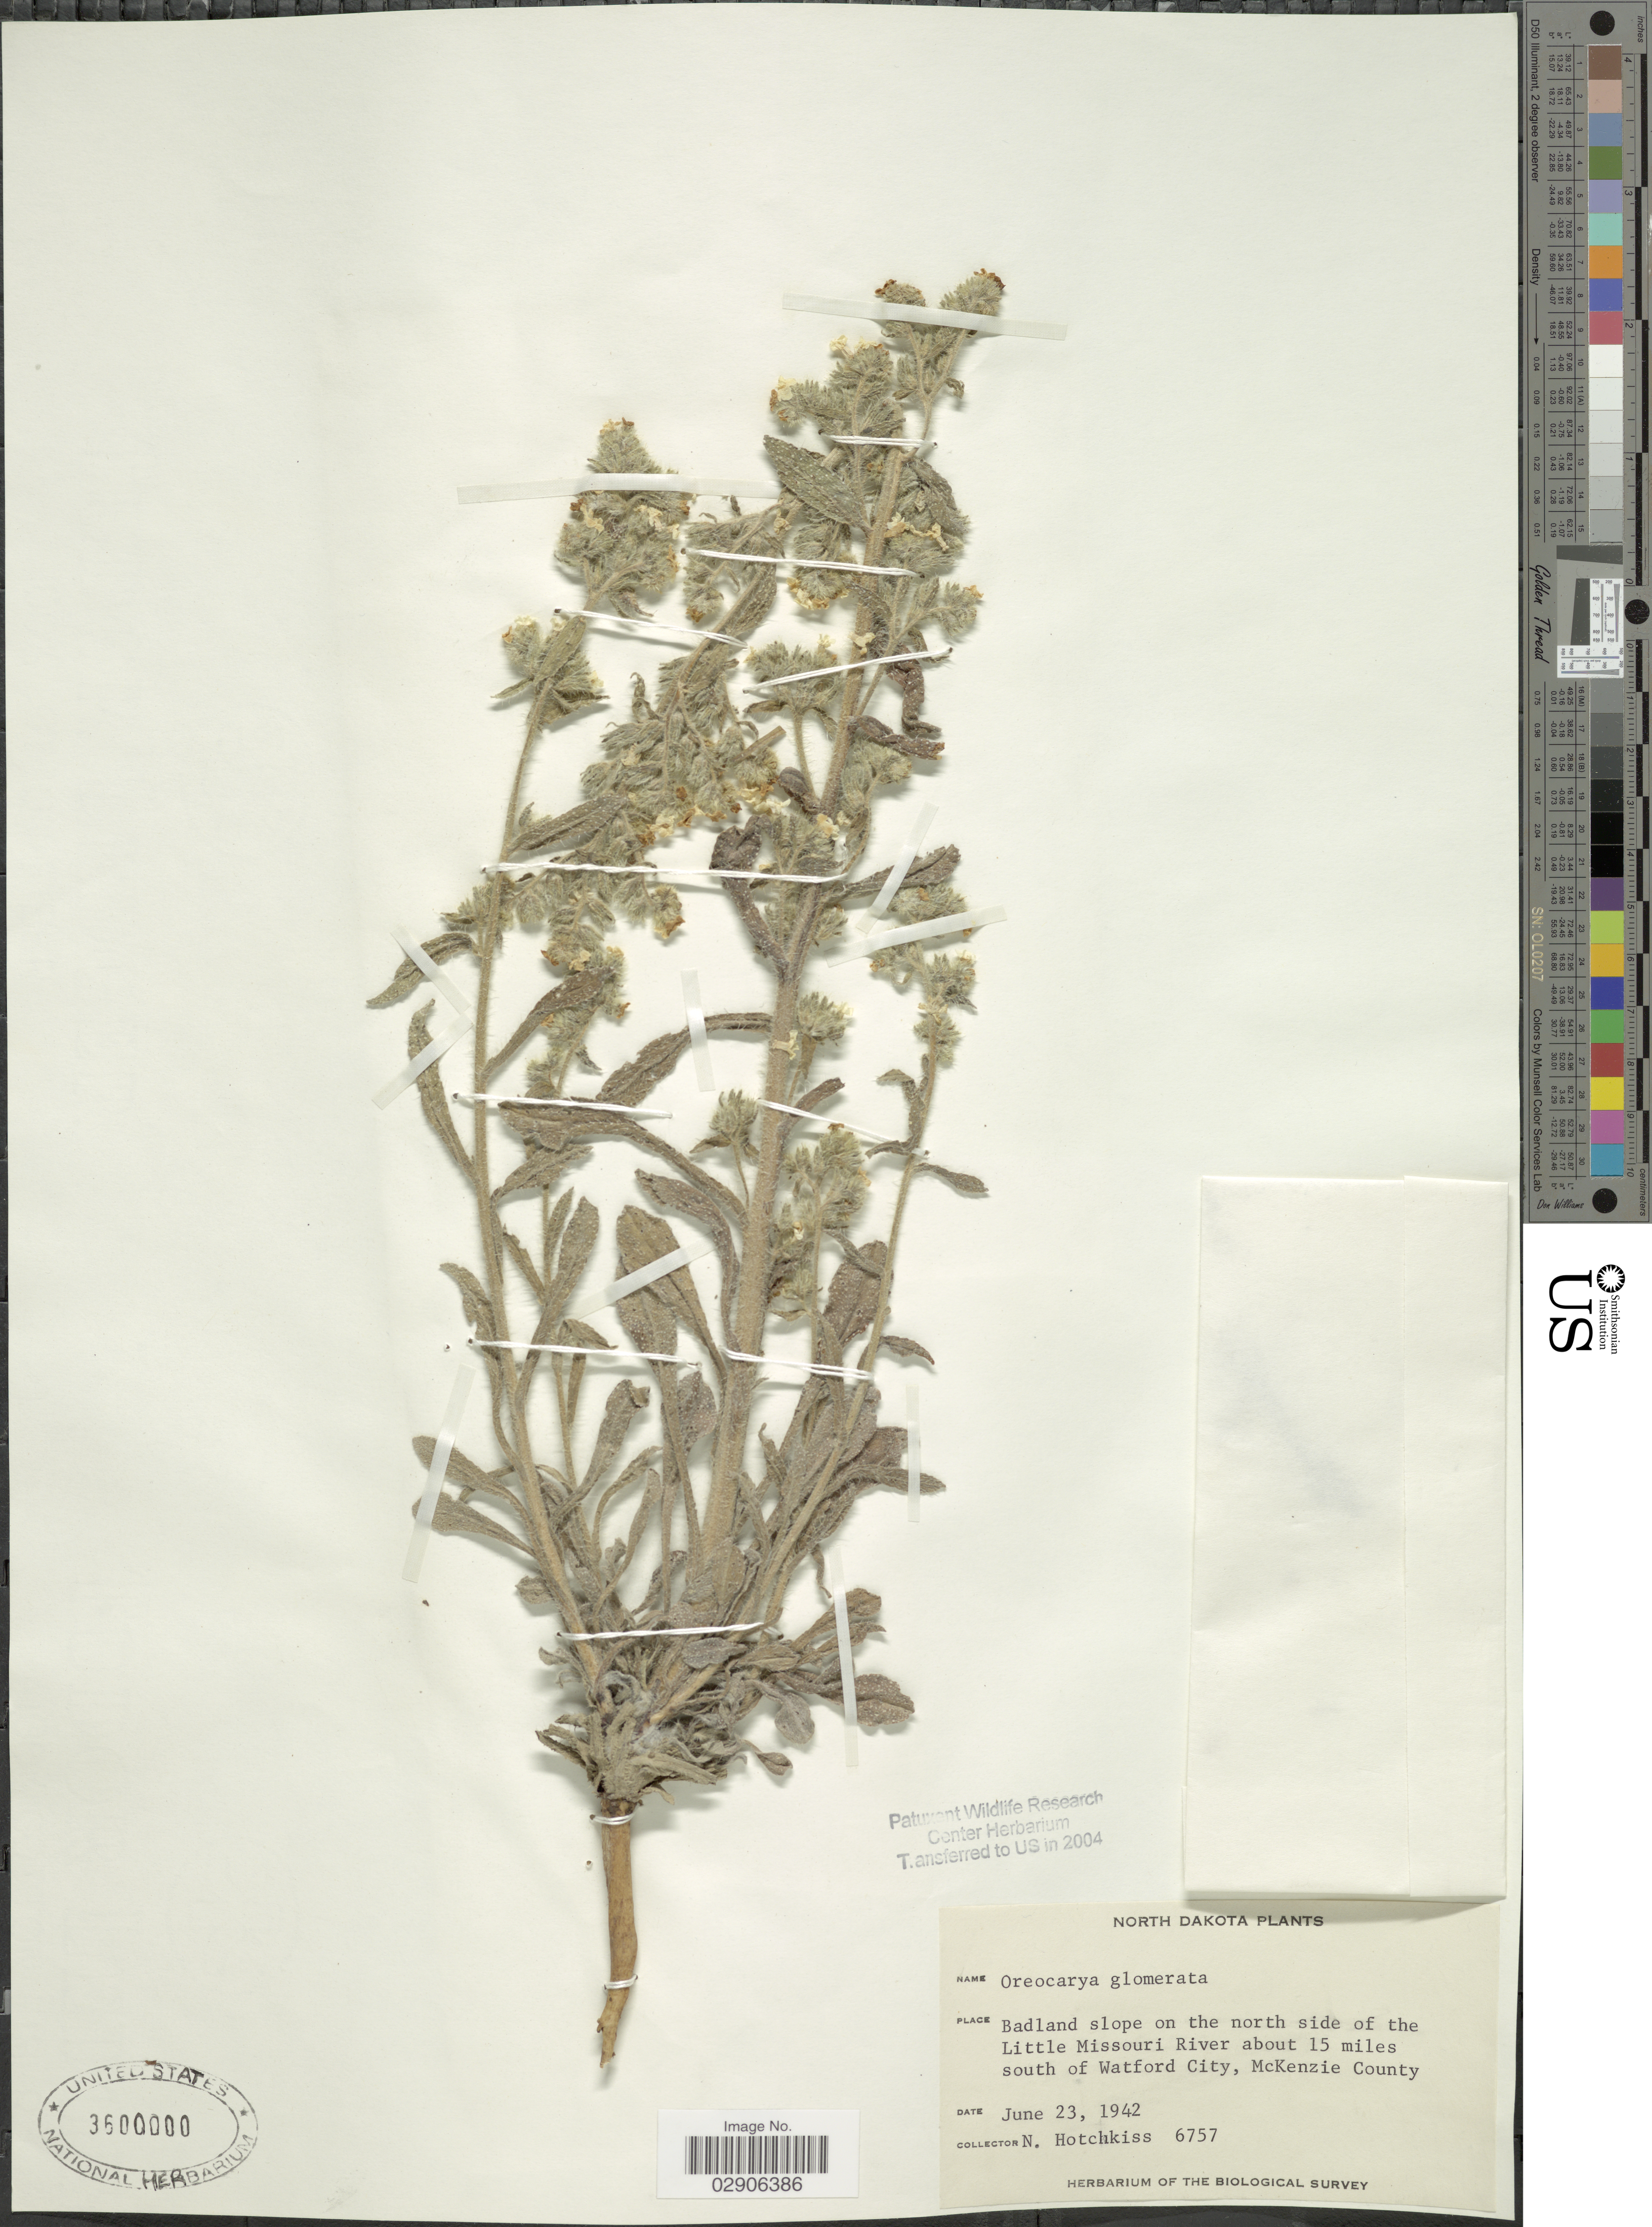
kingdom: Plantae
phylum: Tracheophyta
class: Magnoliopsida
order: Boraginales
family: Boraginaceae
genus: Cryptantha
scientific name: Cryptantha glomerata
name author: (G. Don) Lehm.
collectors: N. Hotchkiss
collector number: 6757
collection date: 1942-06-23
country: United States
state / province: North Dakota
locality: Badland slope on the north side of the Little Missouri River about 15 miles south of Watford City, McKenzie County.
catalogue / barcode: US 3600000